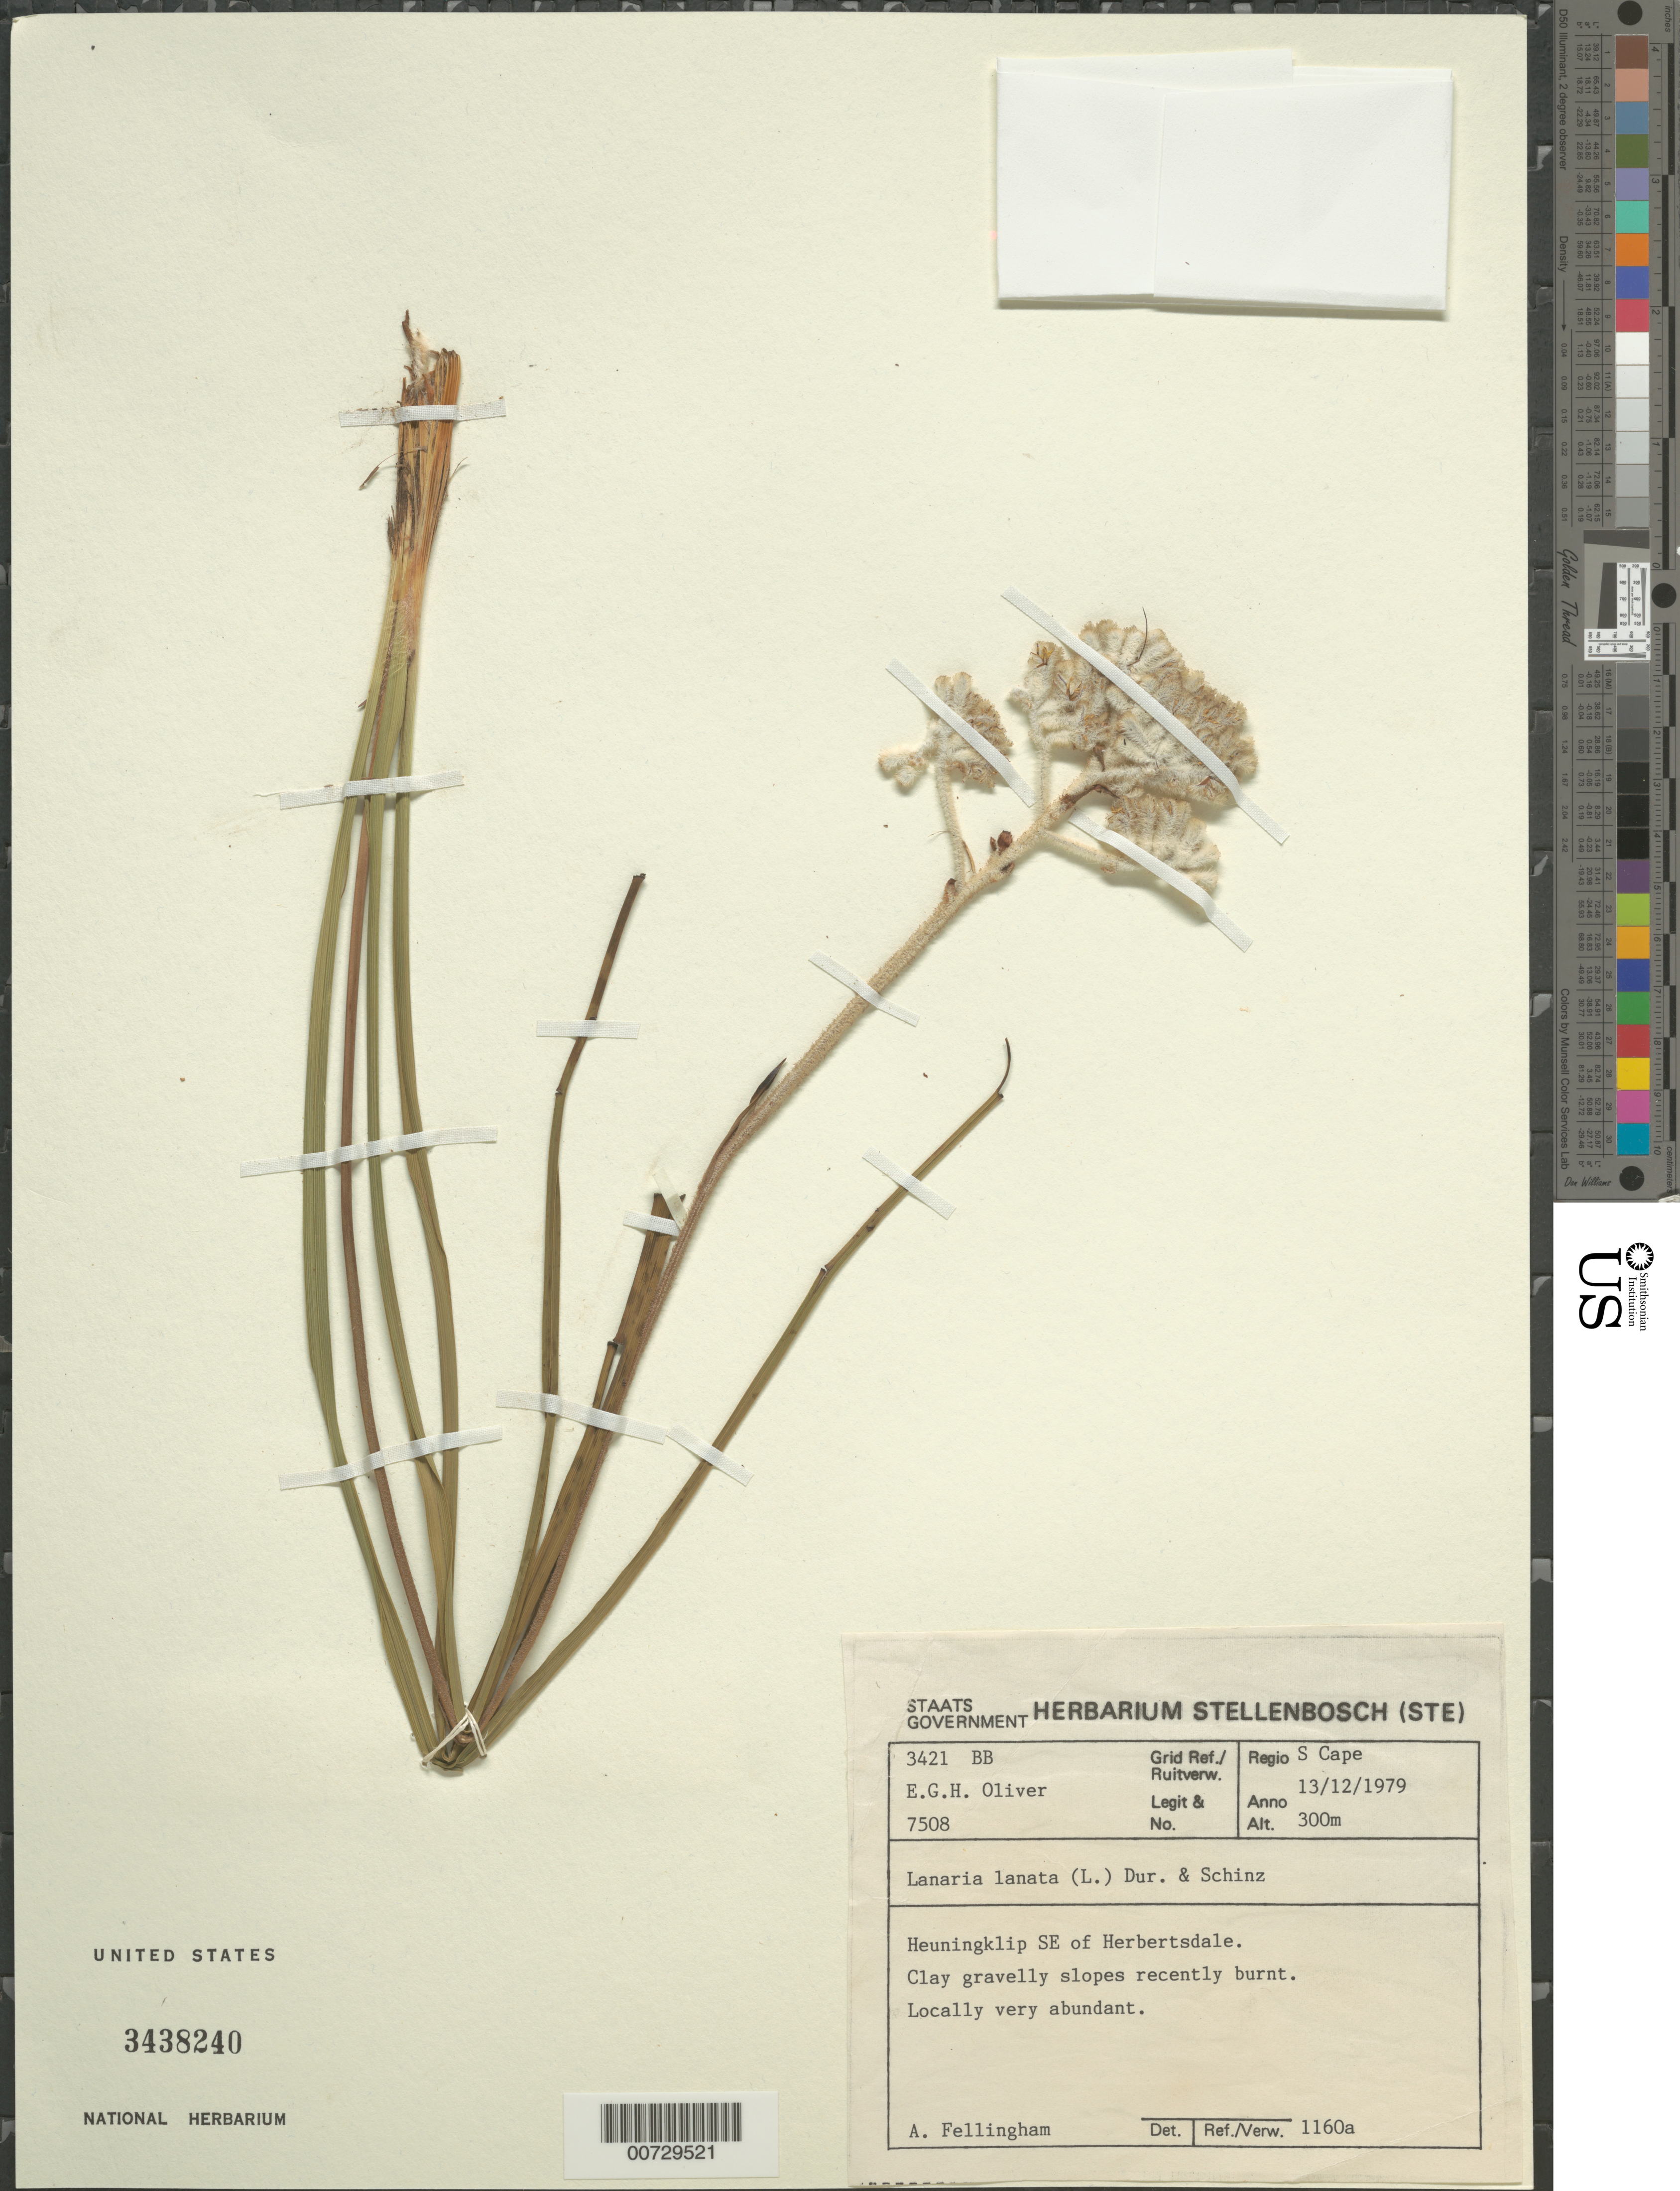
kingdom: Plantae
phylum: Tracheophyta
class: Liliopsida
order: Asparagales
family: Lanariaceae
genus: Lanaria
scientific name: Lanaria lanata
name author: (L.) Durand & Schinz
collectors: E. G. H. Oliver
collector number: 7508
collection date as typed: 13 Dec 1979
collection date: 1979-12-13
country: South Africa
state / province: Western Cape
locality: Heuningklip SE of Herbertsdale.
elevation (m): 300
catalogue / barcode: US 3438240